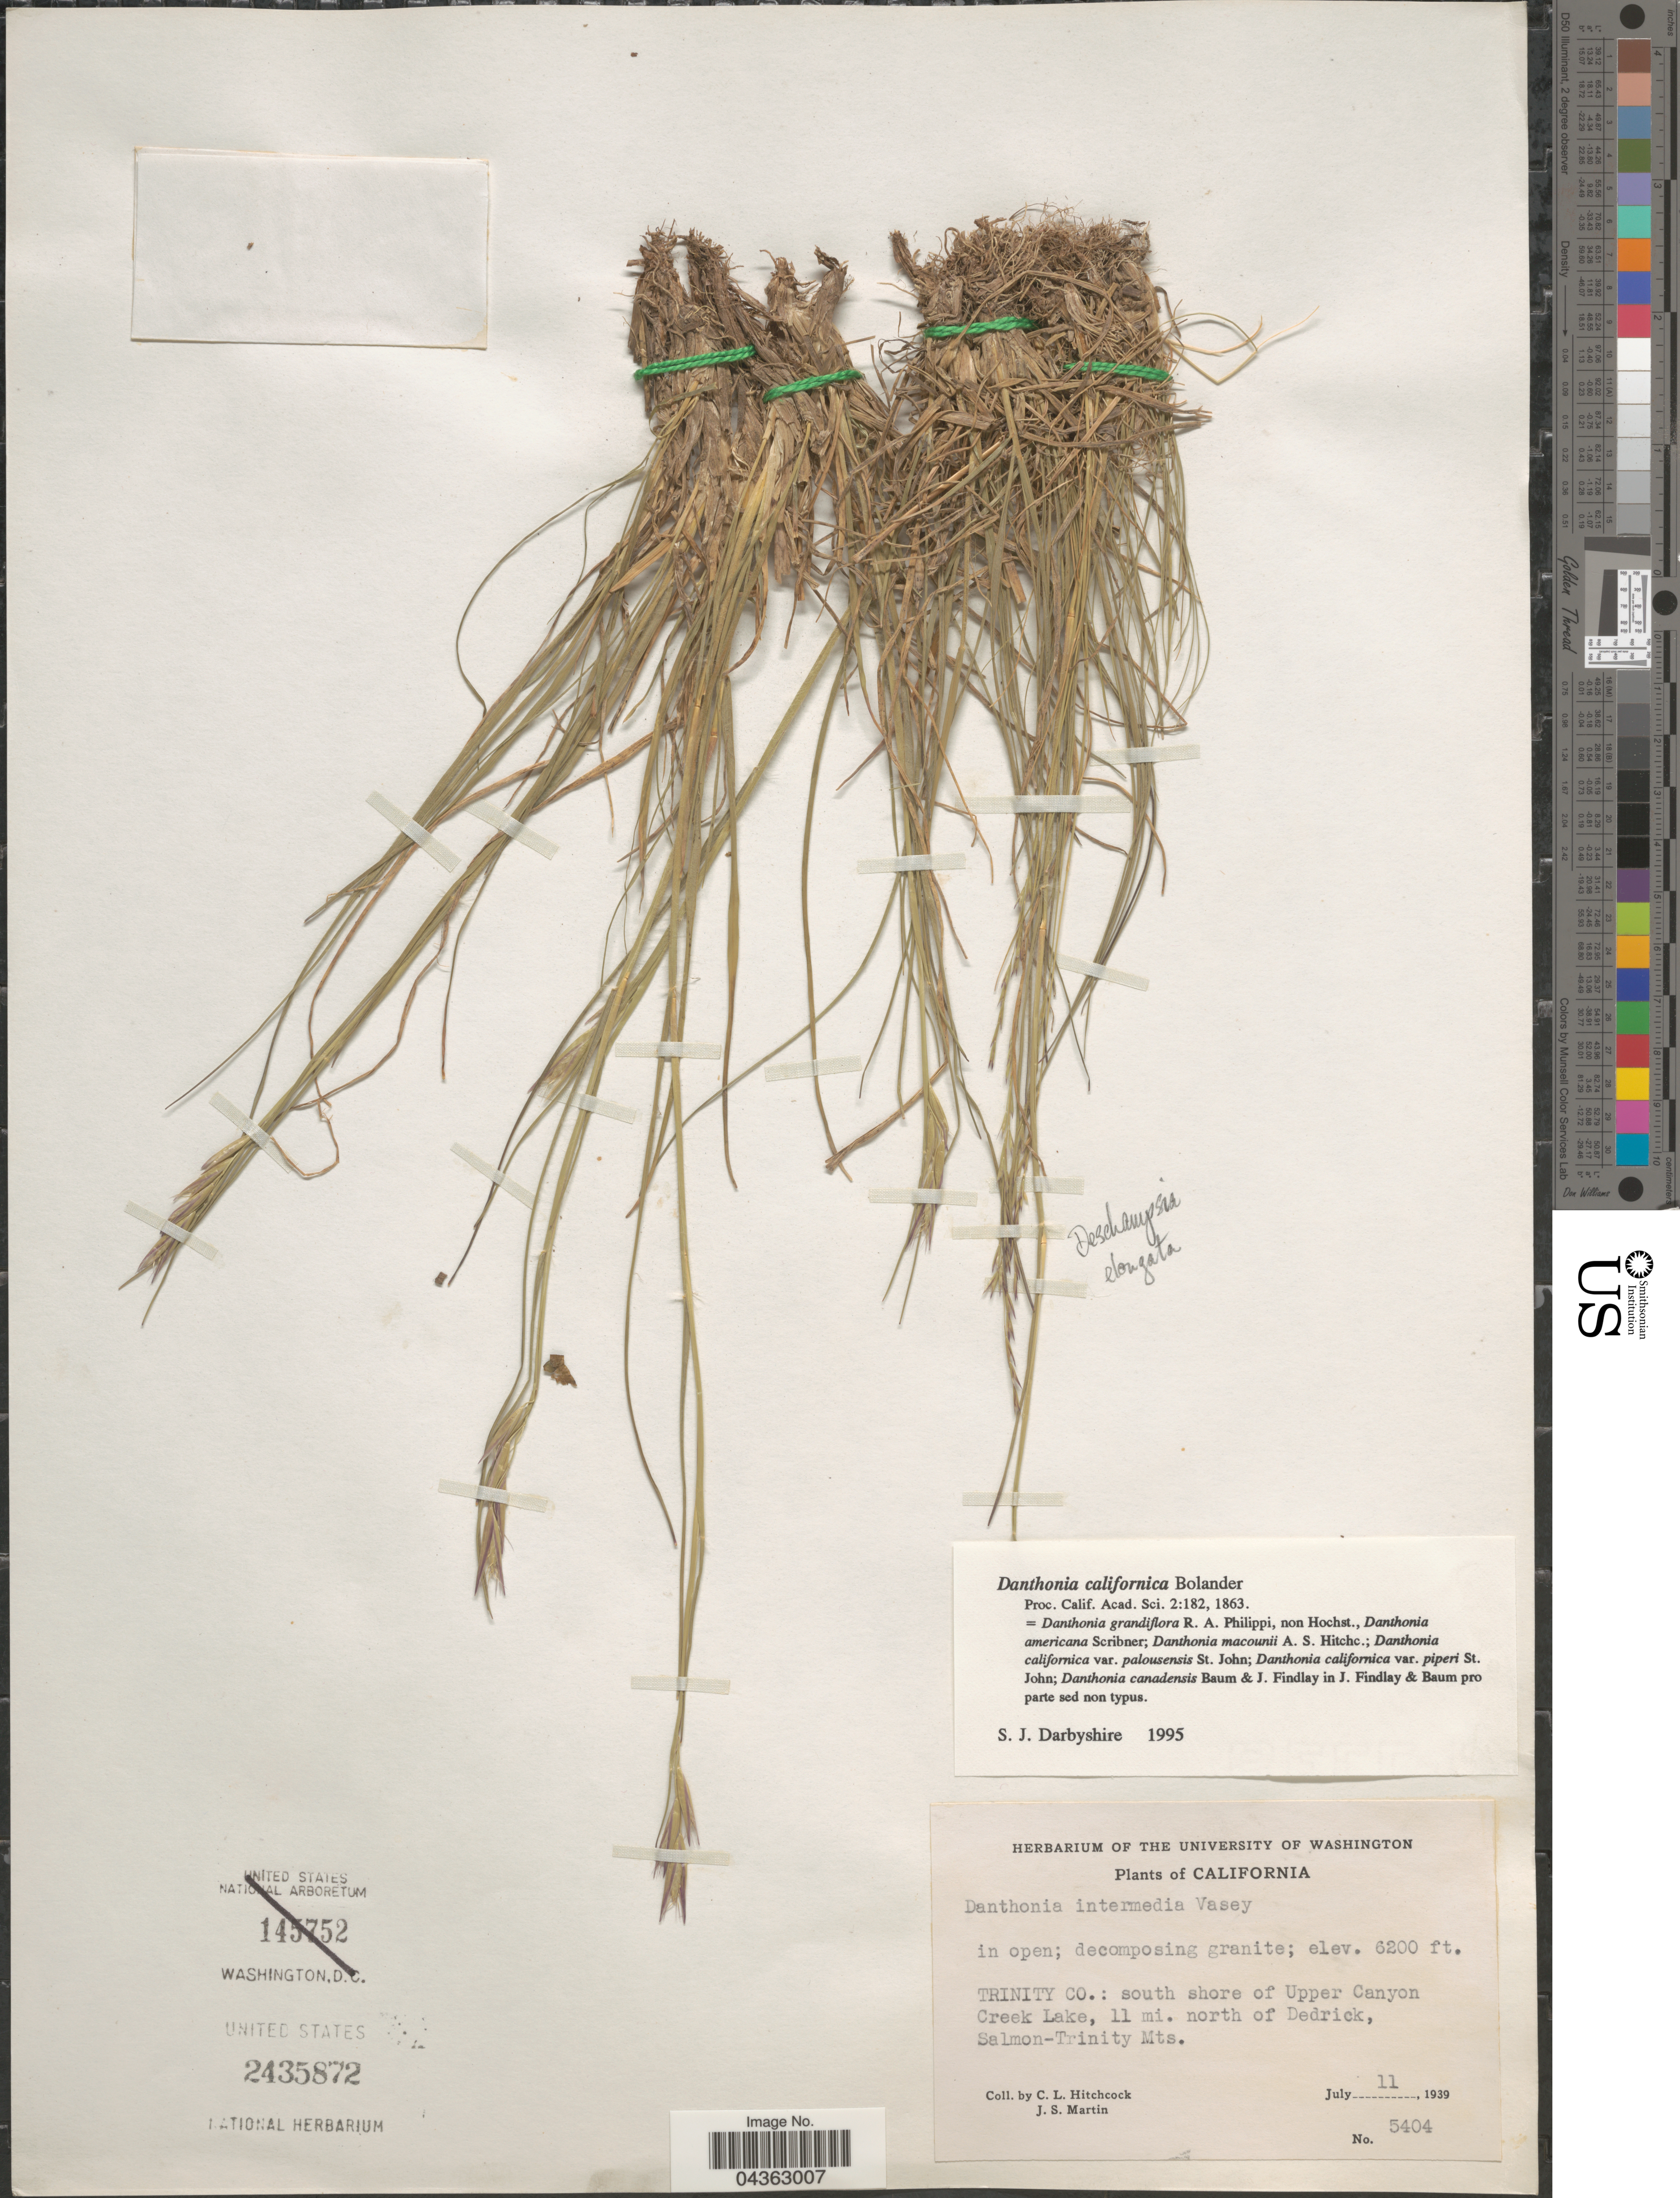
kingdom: Plantae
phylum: Tracheophyta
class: Liliopsida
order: Poales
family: Poaceae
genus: Danthonia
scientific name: Danthonia californica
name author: Bol.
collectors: C. L. Hitchcock & J. S. Martin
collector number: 5404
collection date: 1939-07-11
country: United States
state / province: California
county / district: Trinity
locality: Trinity Co.: south shore of Upper Canyon Creek Lake, 11 mi. north of Dedrick, Salmon-Trinity Mts.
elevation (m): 1890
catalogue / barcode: US 2435872